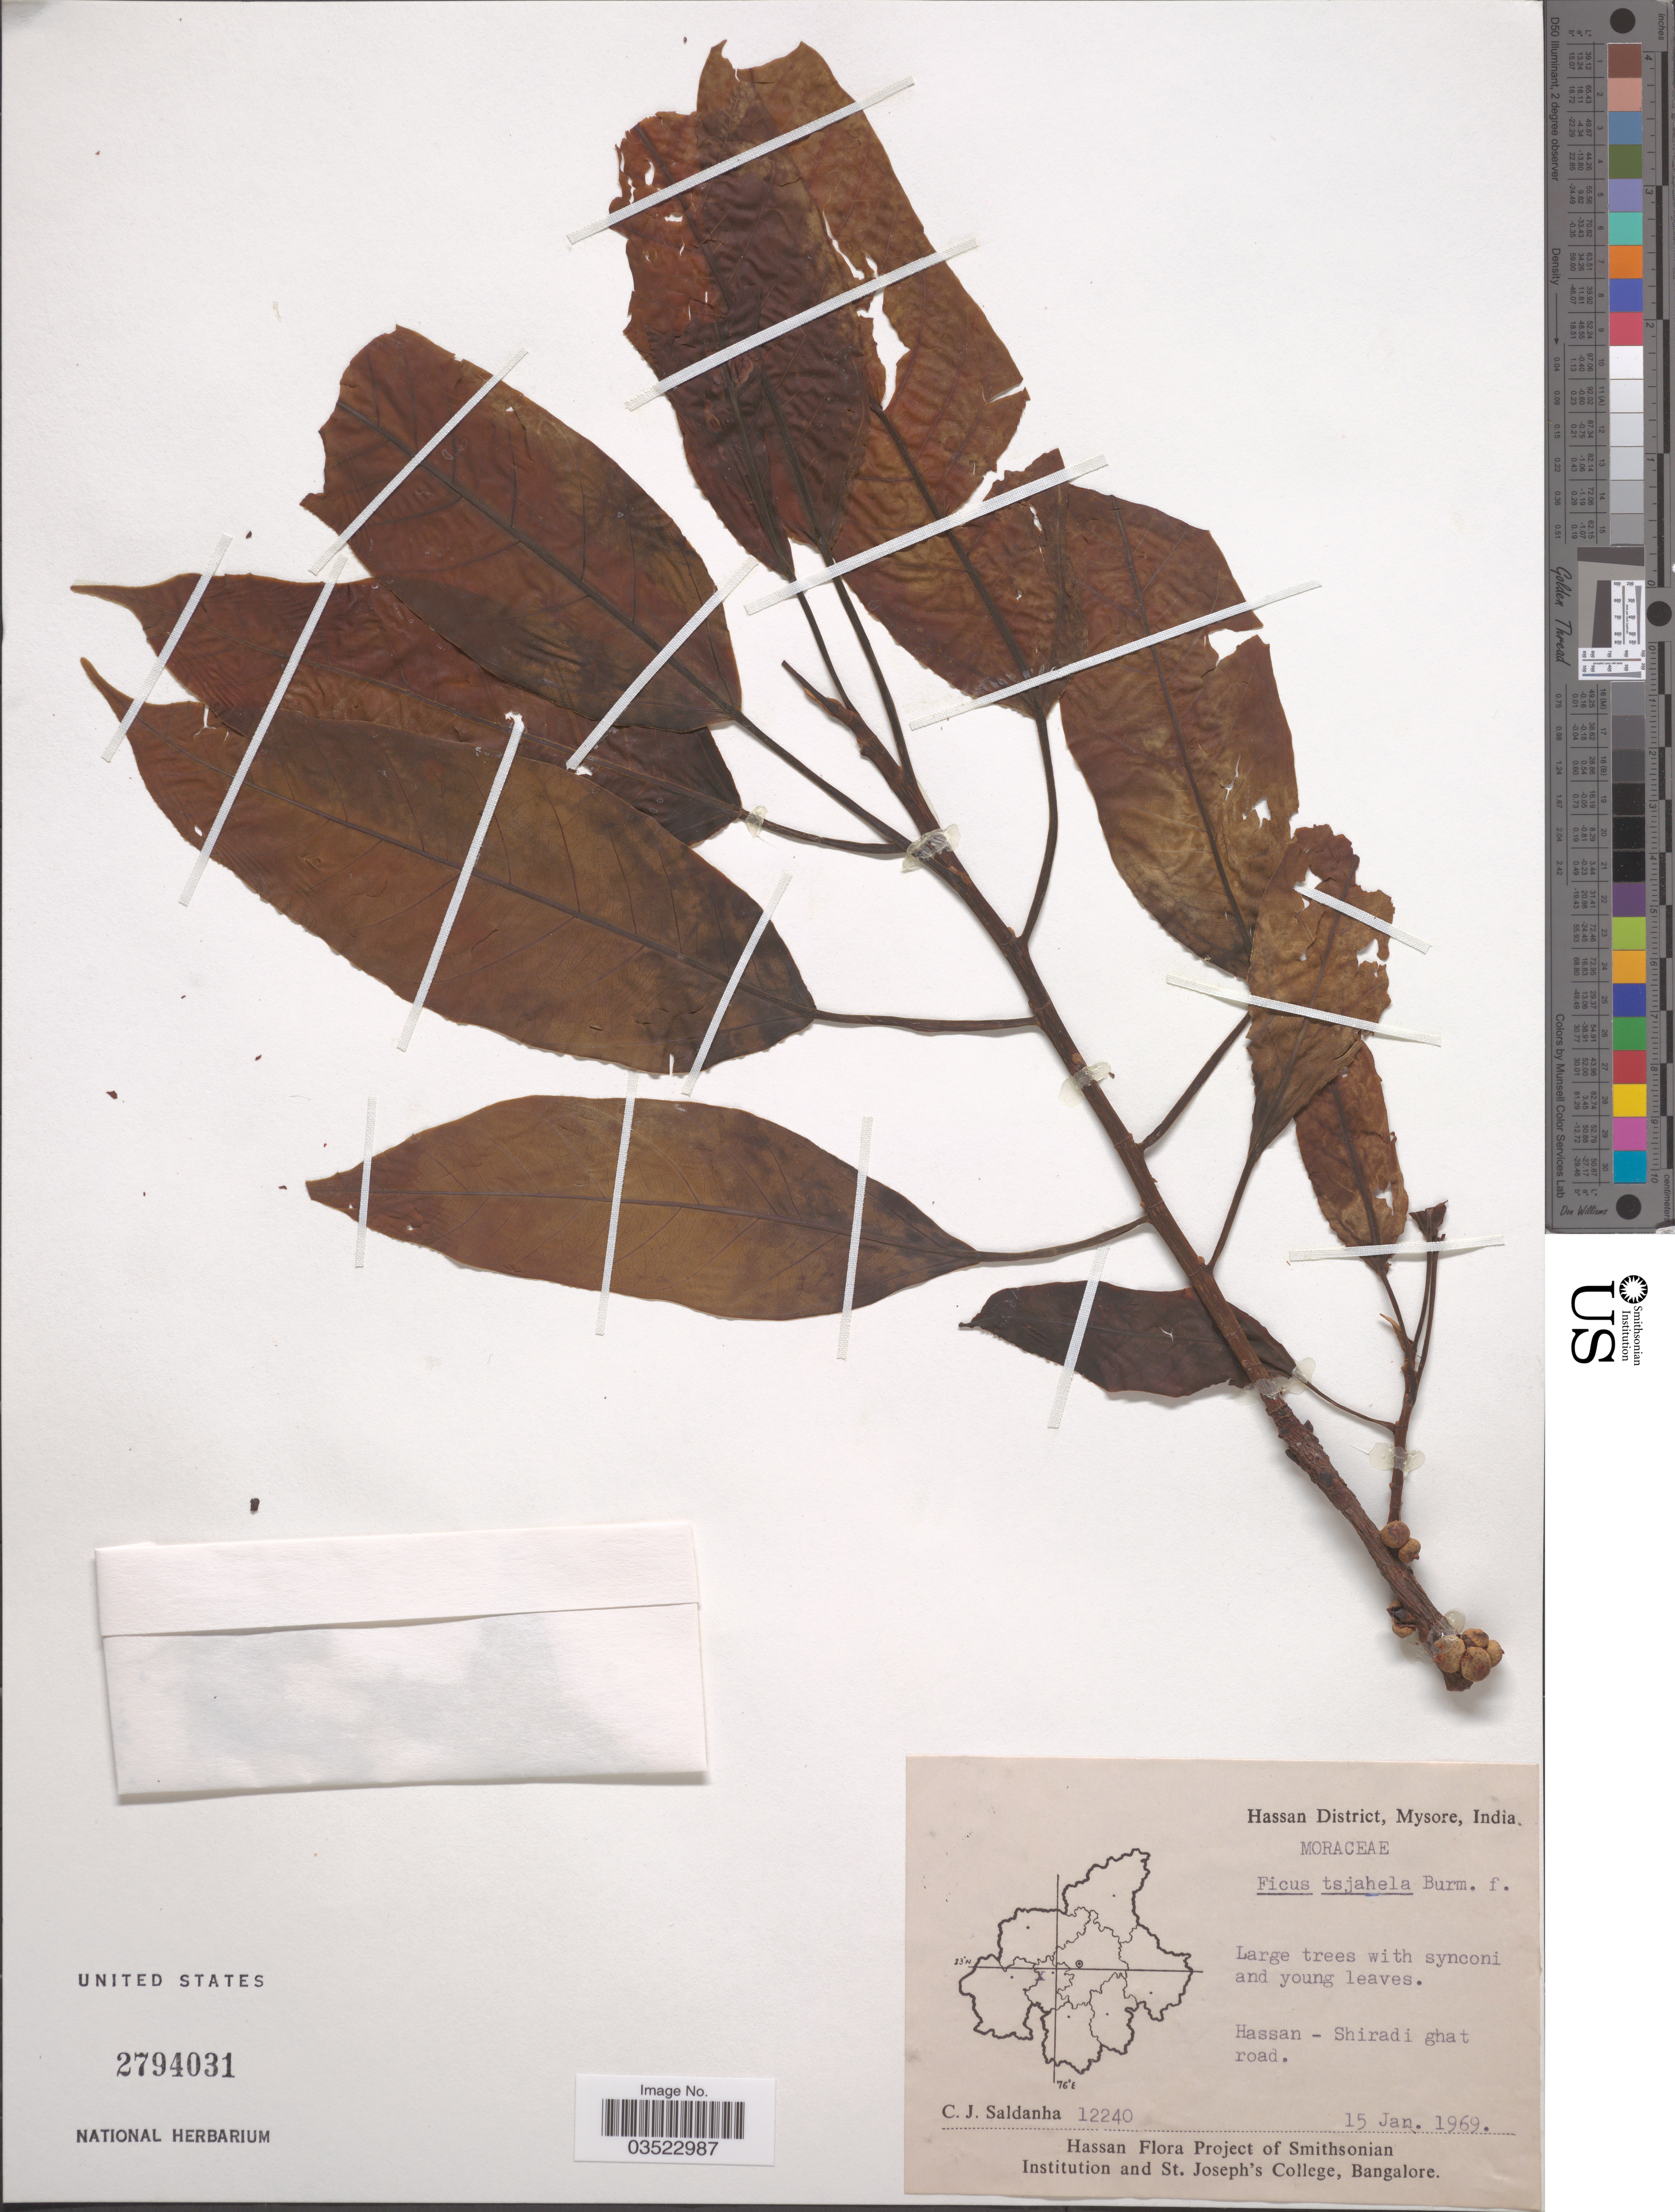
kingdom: Plantae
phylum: Tracheophyta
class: Magnoliopsida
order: Rosales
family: Moraceae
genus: Ficus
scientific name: Ficus tsjakela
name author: Burm. f.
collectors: C. J. Saldanha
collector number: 12240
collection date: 1969-01-15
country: India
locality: Hassan District, Mysore. Hassan - Shiradi ghat road.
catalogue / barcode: US 2794031